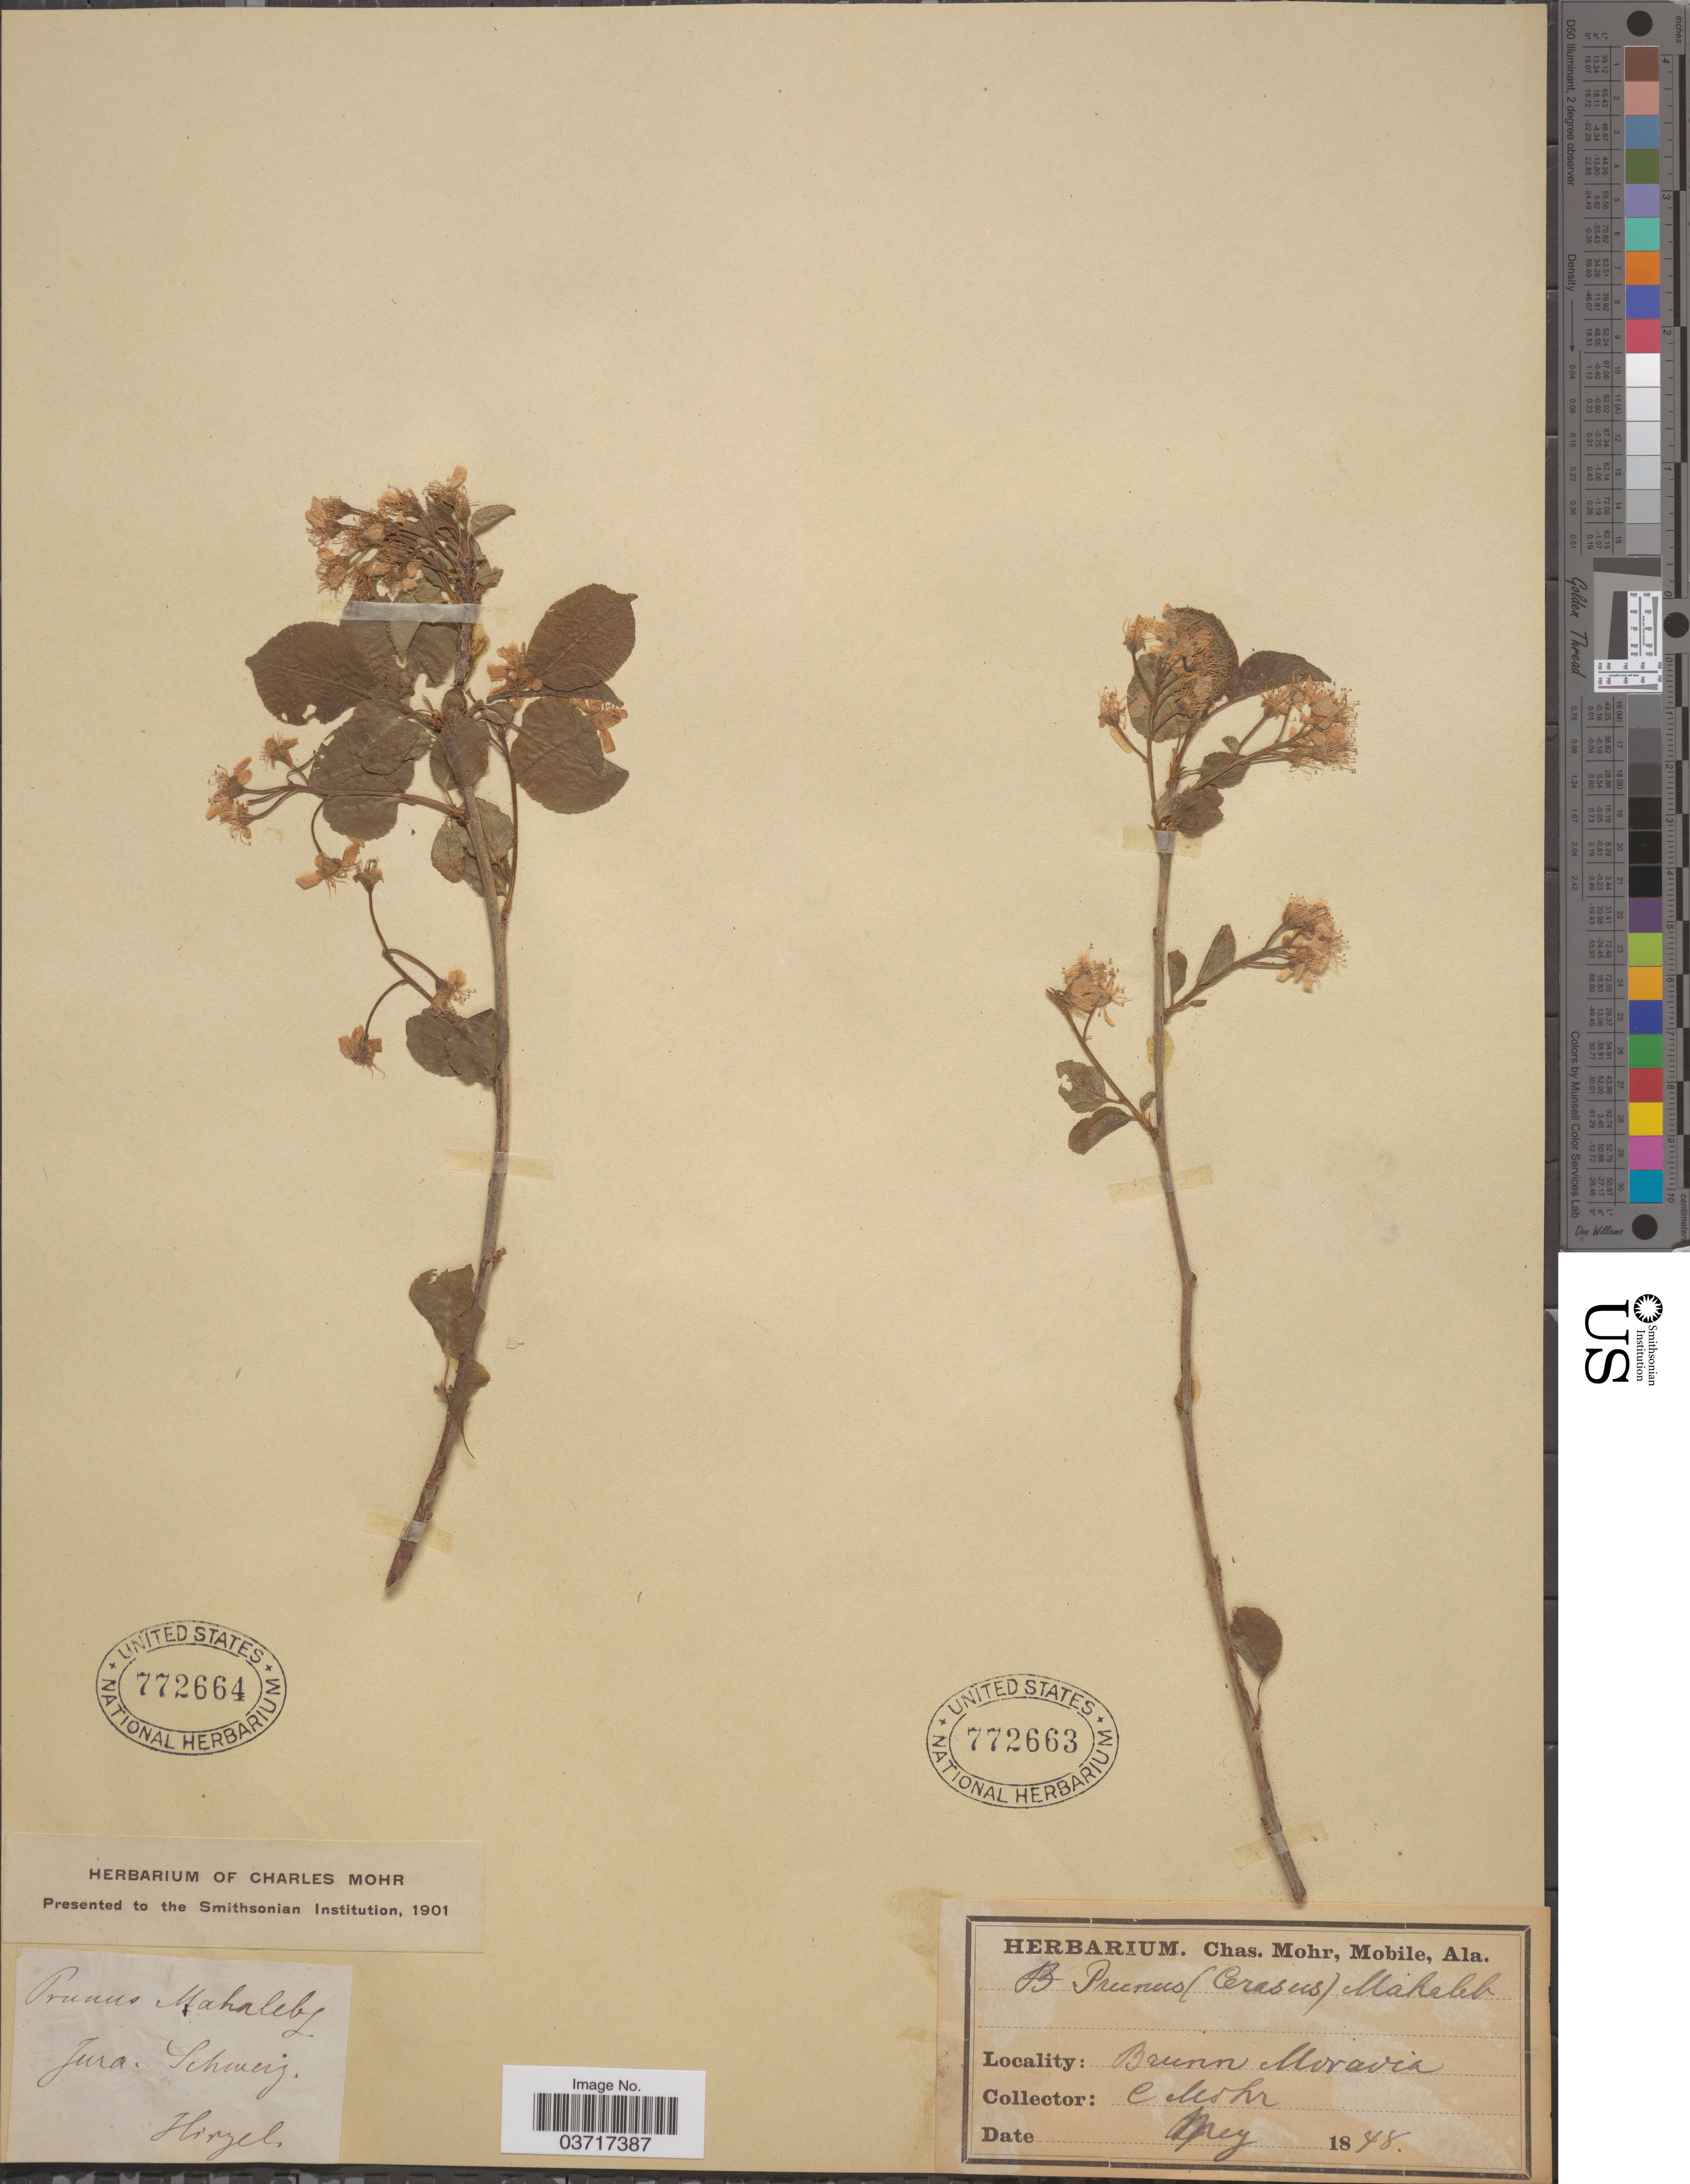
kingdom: Plantae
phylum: Tracheophyta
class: Magnoliopsida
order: Rosales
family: Rosaceae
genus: Prunus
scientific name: Prunus mahaleb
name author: L.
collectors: Hirzel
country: Switzerland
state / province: Jura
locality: Schwerz.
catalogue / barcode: US 772664-2